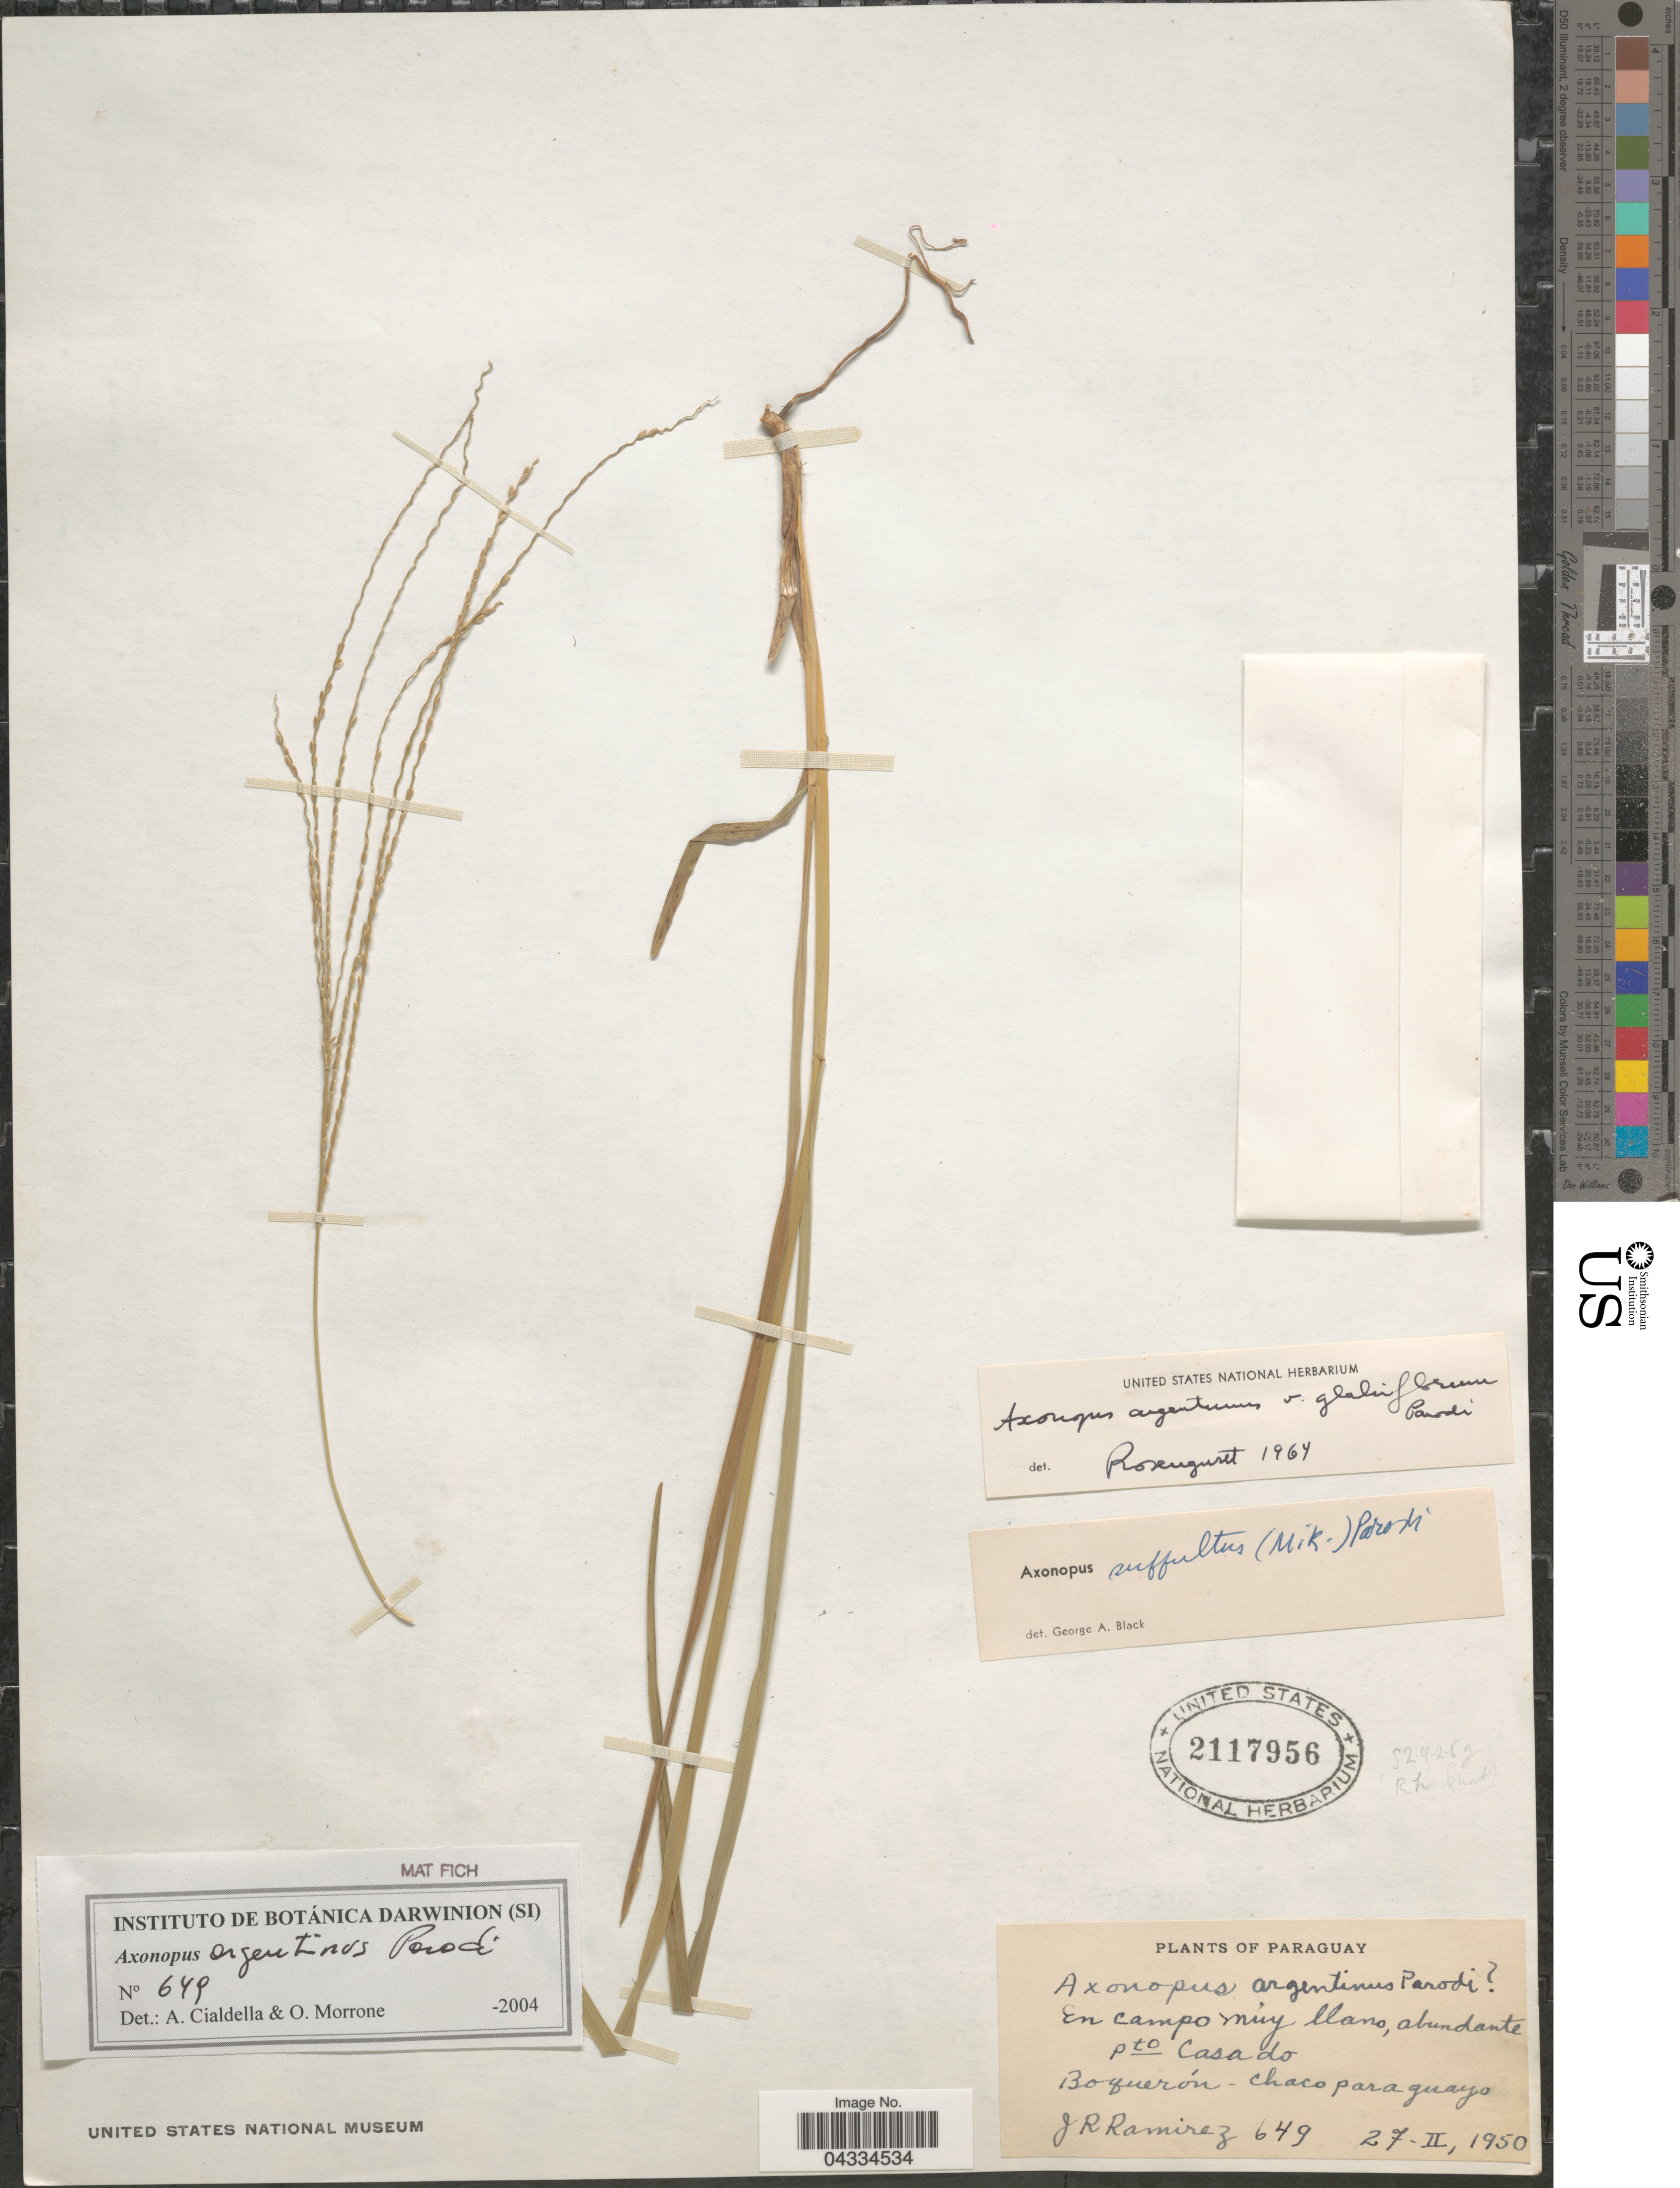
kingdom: Plantae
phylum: Tracheophyta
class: Liliopsida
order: Poales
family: Poaceae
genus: Axonopus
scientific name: Axonopus argentinus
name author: Parodi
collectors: J. Ramirez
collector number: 649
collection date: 1950-02-27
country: Paraguay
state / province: Boqueron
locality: Pto. Casado. Chaco paraguayo.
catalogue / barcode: US 2117956